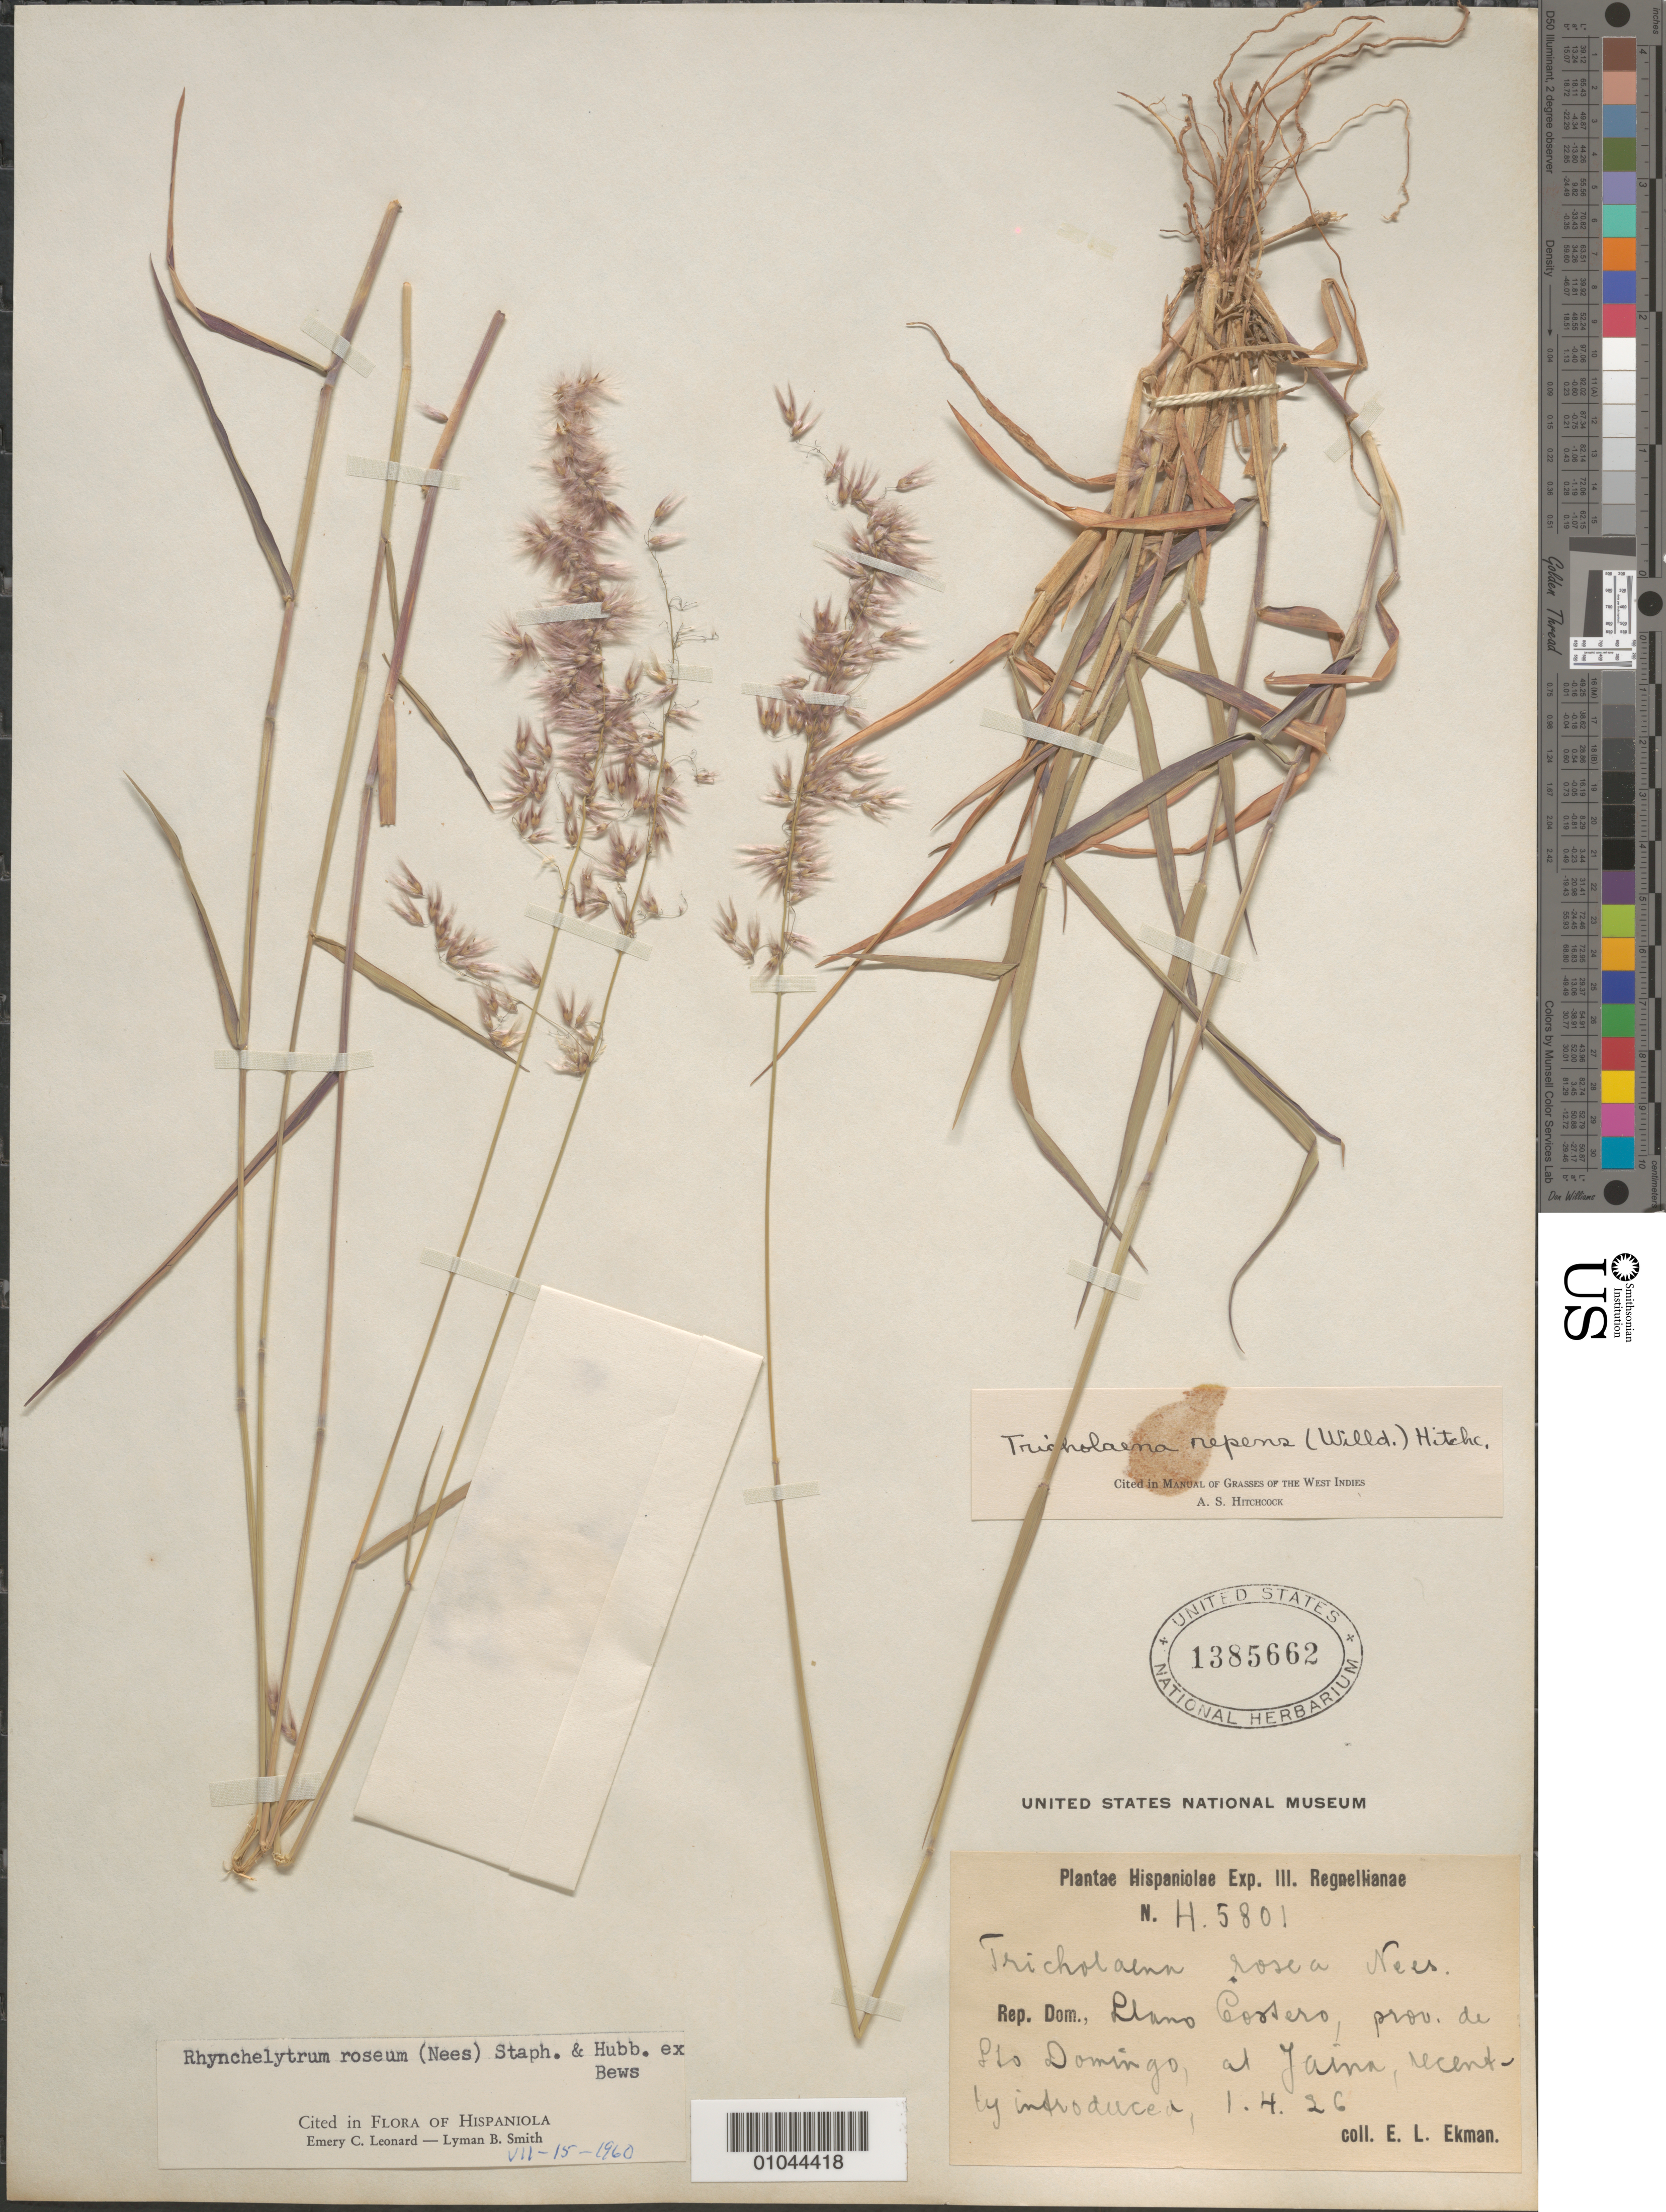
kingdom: Plantae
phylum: Tracheophyta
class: Liliopsida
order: Poales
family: Poaceae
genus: Rhynchelytrum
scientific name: Rhynchelytrum repens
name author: (Willd.) C.E. Hubb.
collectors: E. L. Ekman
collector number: H 5801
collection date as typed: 01 Apr 1926 or 04 Jan 1926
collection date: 1926-01-04 or 1926-04-01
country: Dominican Republic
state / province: La Vega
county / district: Santo Domingo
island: Hispaniola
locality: Llamo Costero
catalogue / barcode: US 1385662